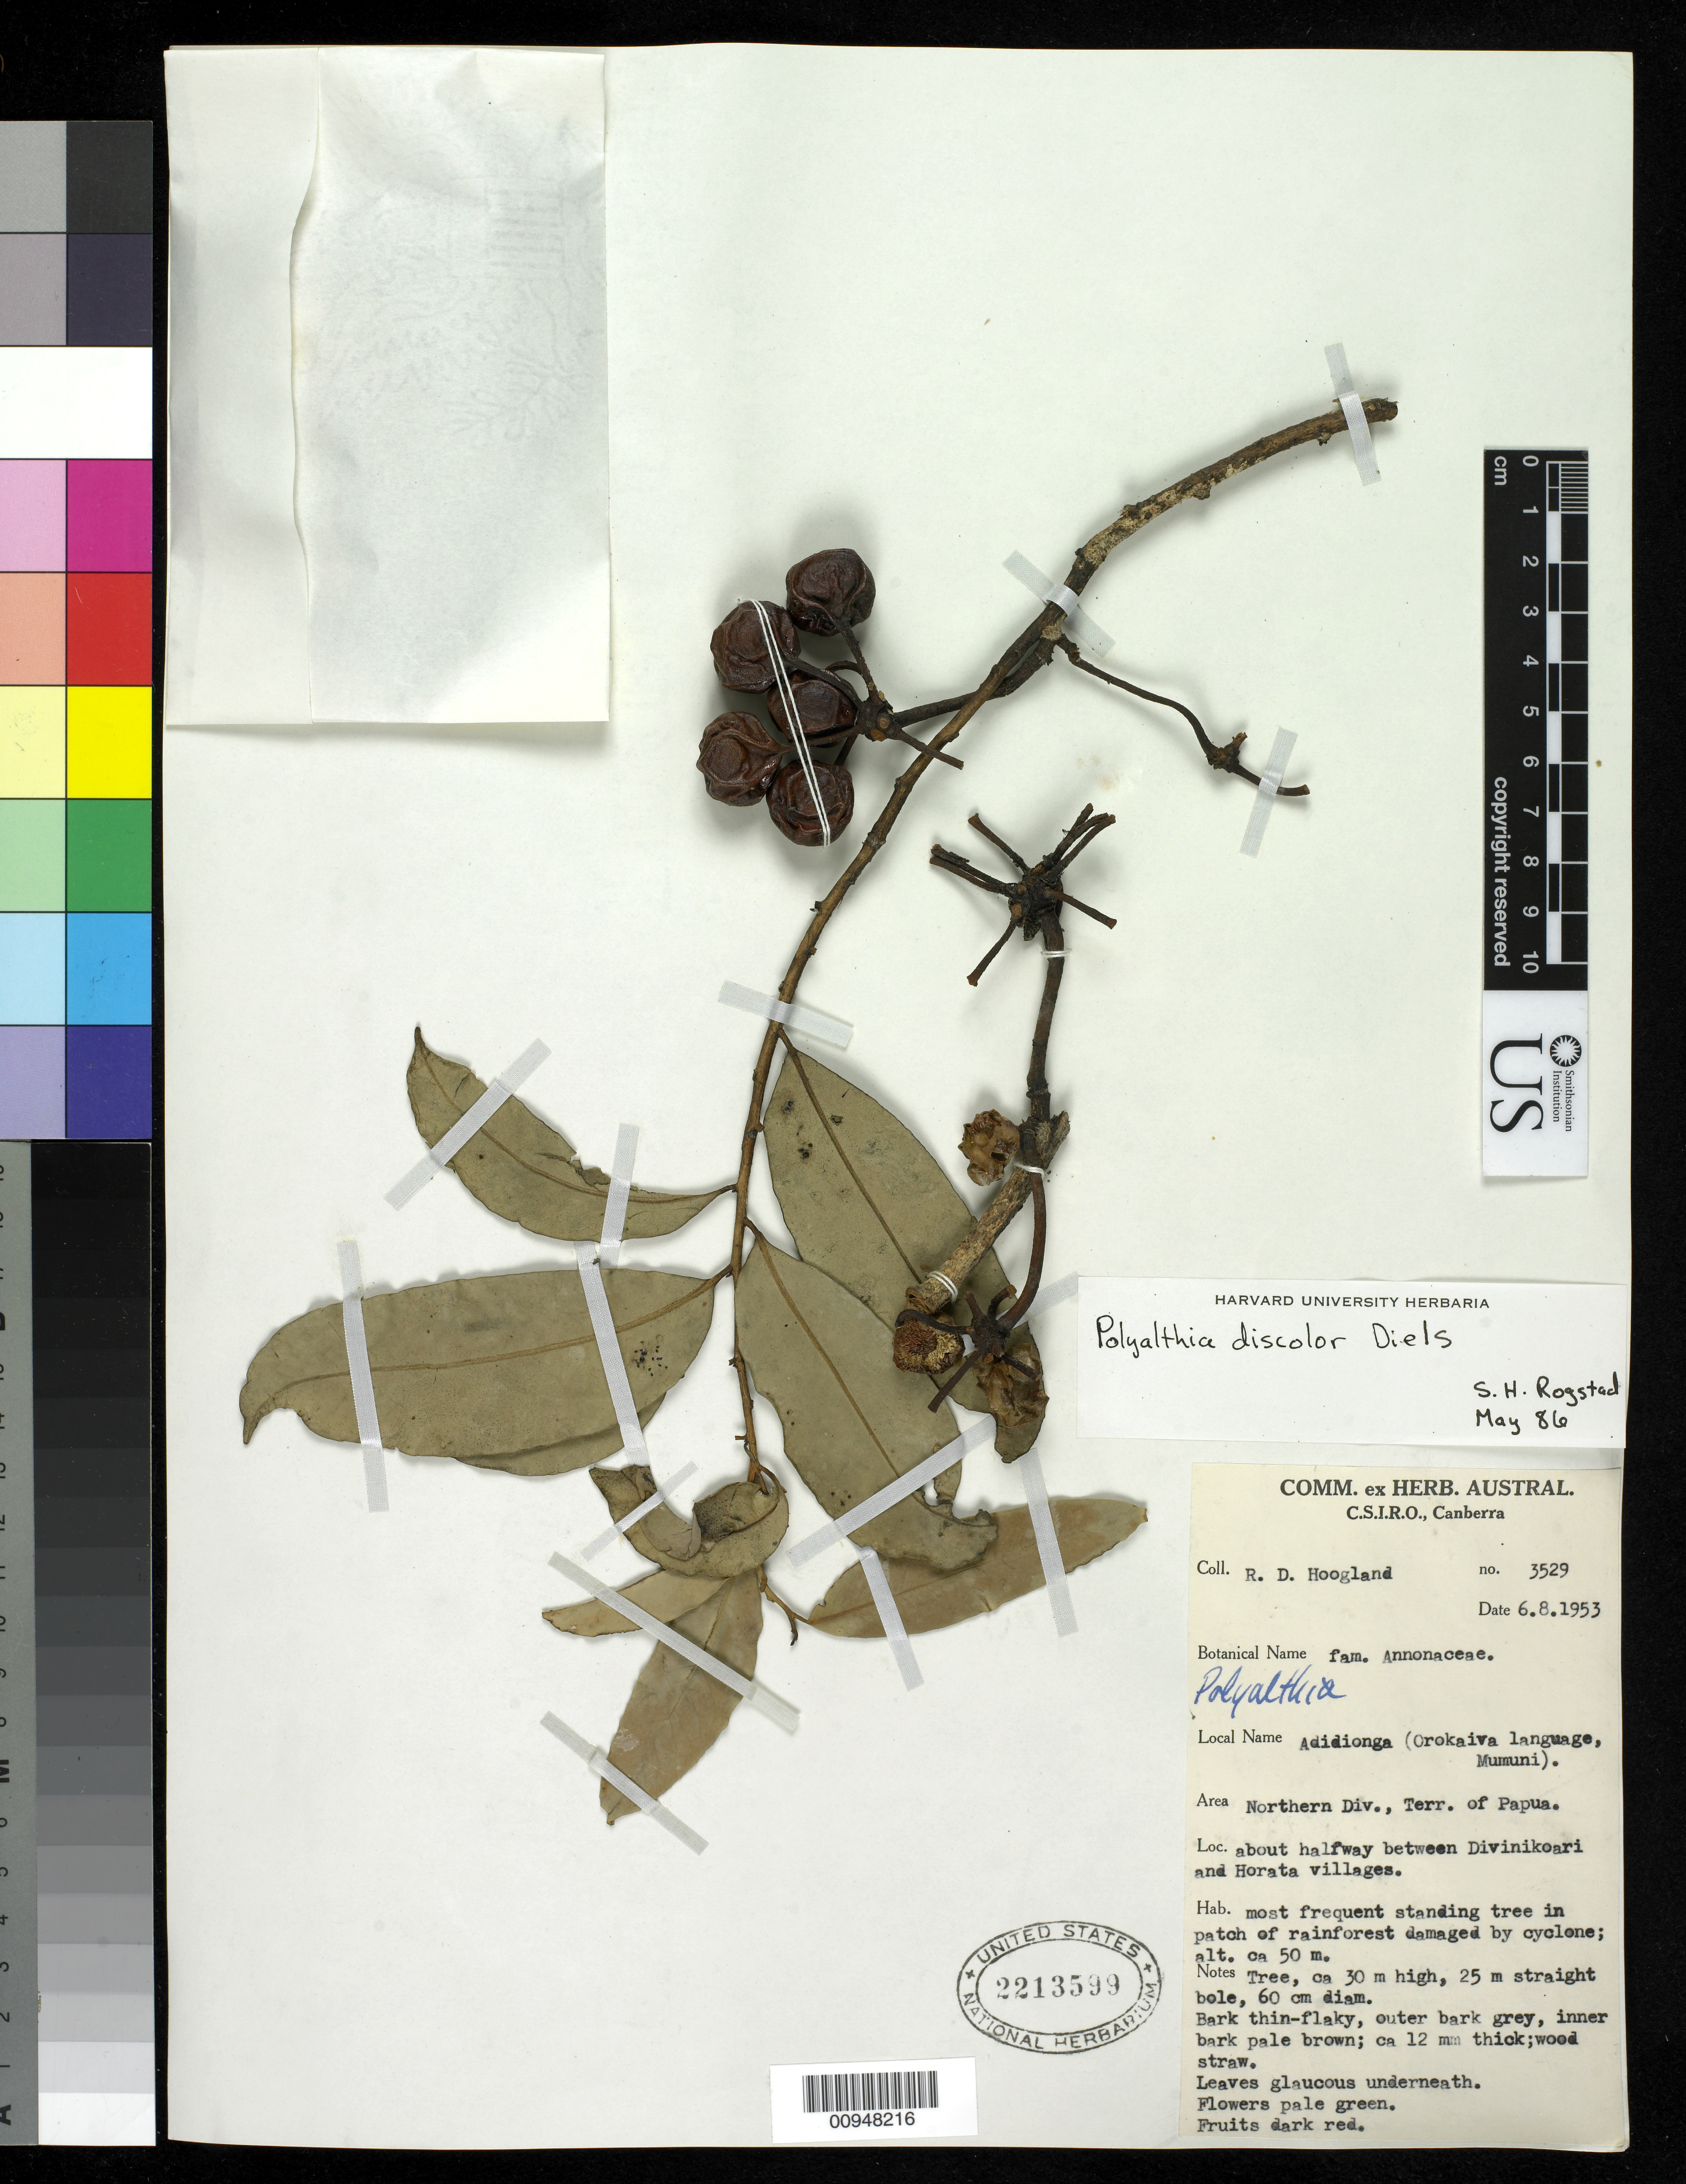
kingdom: Plantae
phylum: Tracheophyta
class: Magnoliopsida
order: Magnoliales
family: Annonaceae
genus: Maasia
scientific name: Maasia discolor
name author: (Diels) Mols et al.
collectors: R. D. Hoogland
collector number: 3529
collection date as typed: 08 Jun 1953 or 06 Aug 1953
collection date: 1953-06-08 or 1953-08-06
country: Papua New Guinea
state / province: Northern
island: New Guinea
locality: About halfway between Divinikoari and Horata villages.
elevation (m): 50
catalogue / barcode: US 2213599